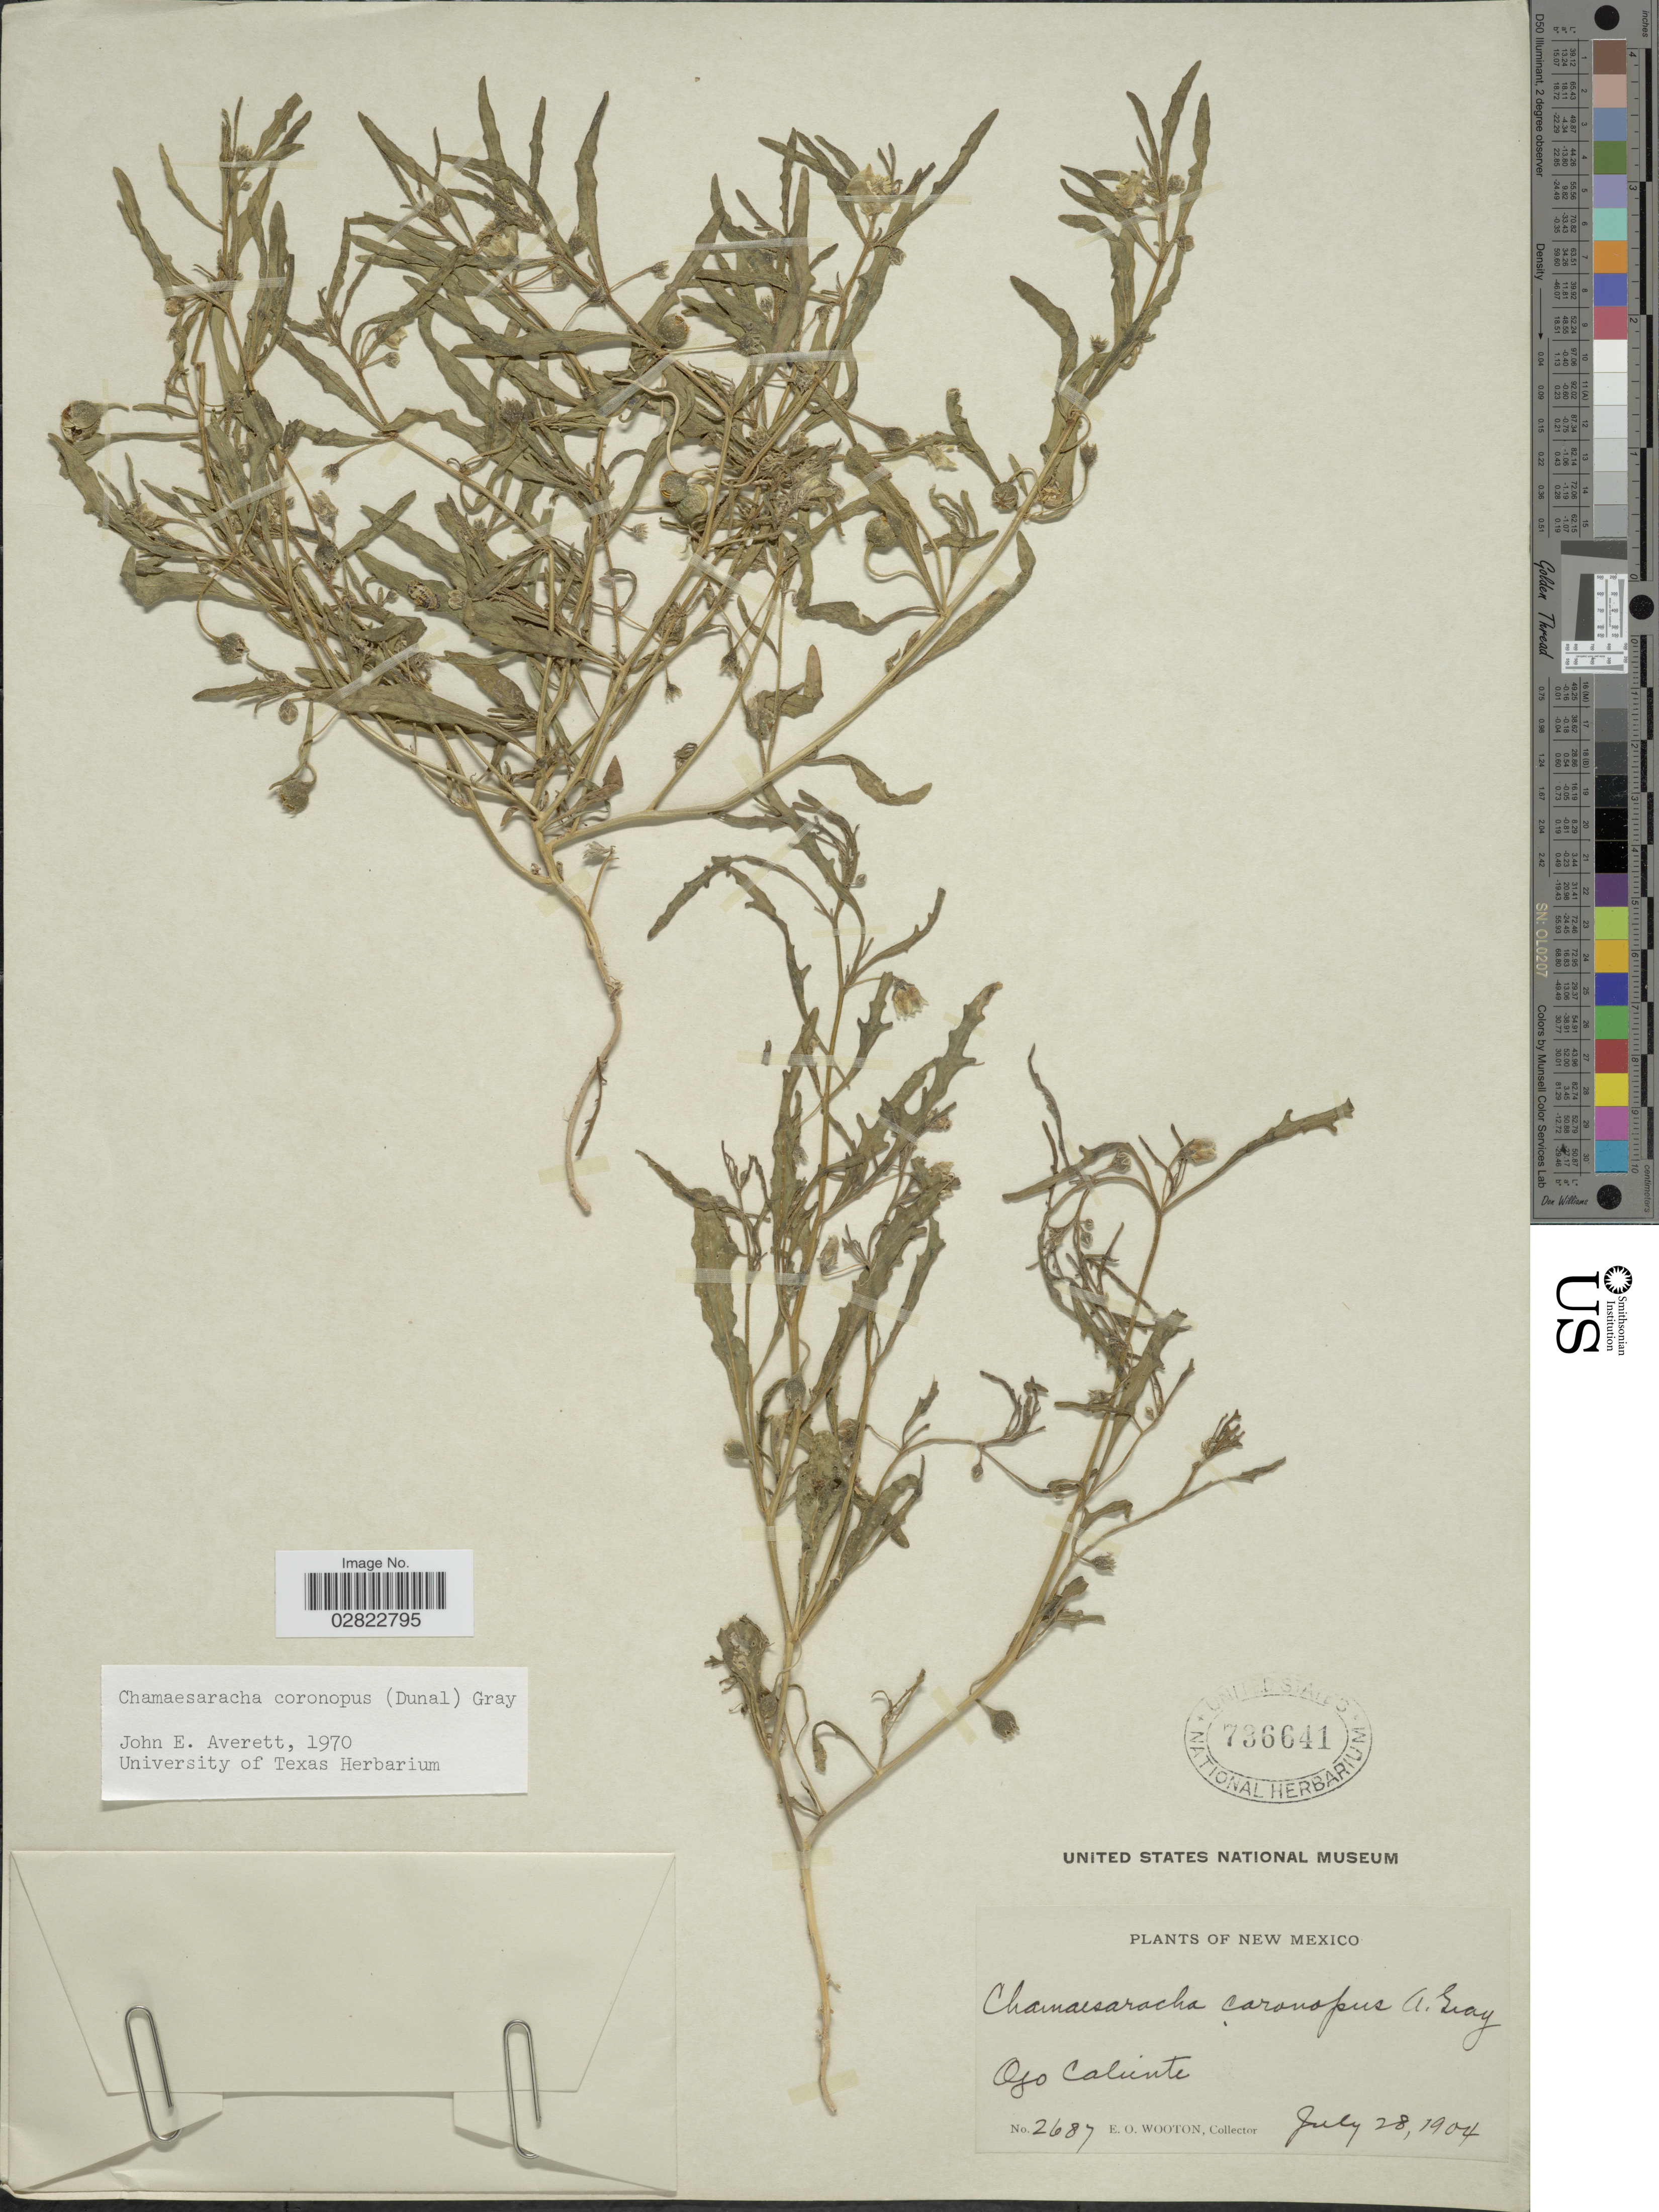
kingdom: Plantae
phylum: Tracheophyta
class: Magnoliopsida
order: Solanales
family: Solanaceae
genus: Chamaesaracha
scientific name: Chamaesaracha coronopus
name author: (Dunal) A. Gray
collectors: E. O. Wooton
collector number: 2687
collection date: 1904-07-28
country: United States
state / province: New Mexico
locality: Ojo Cahinte.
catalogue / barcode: US 736641